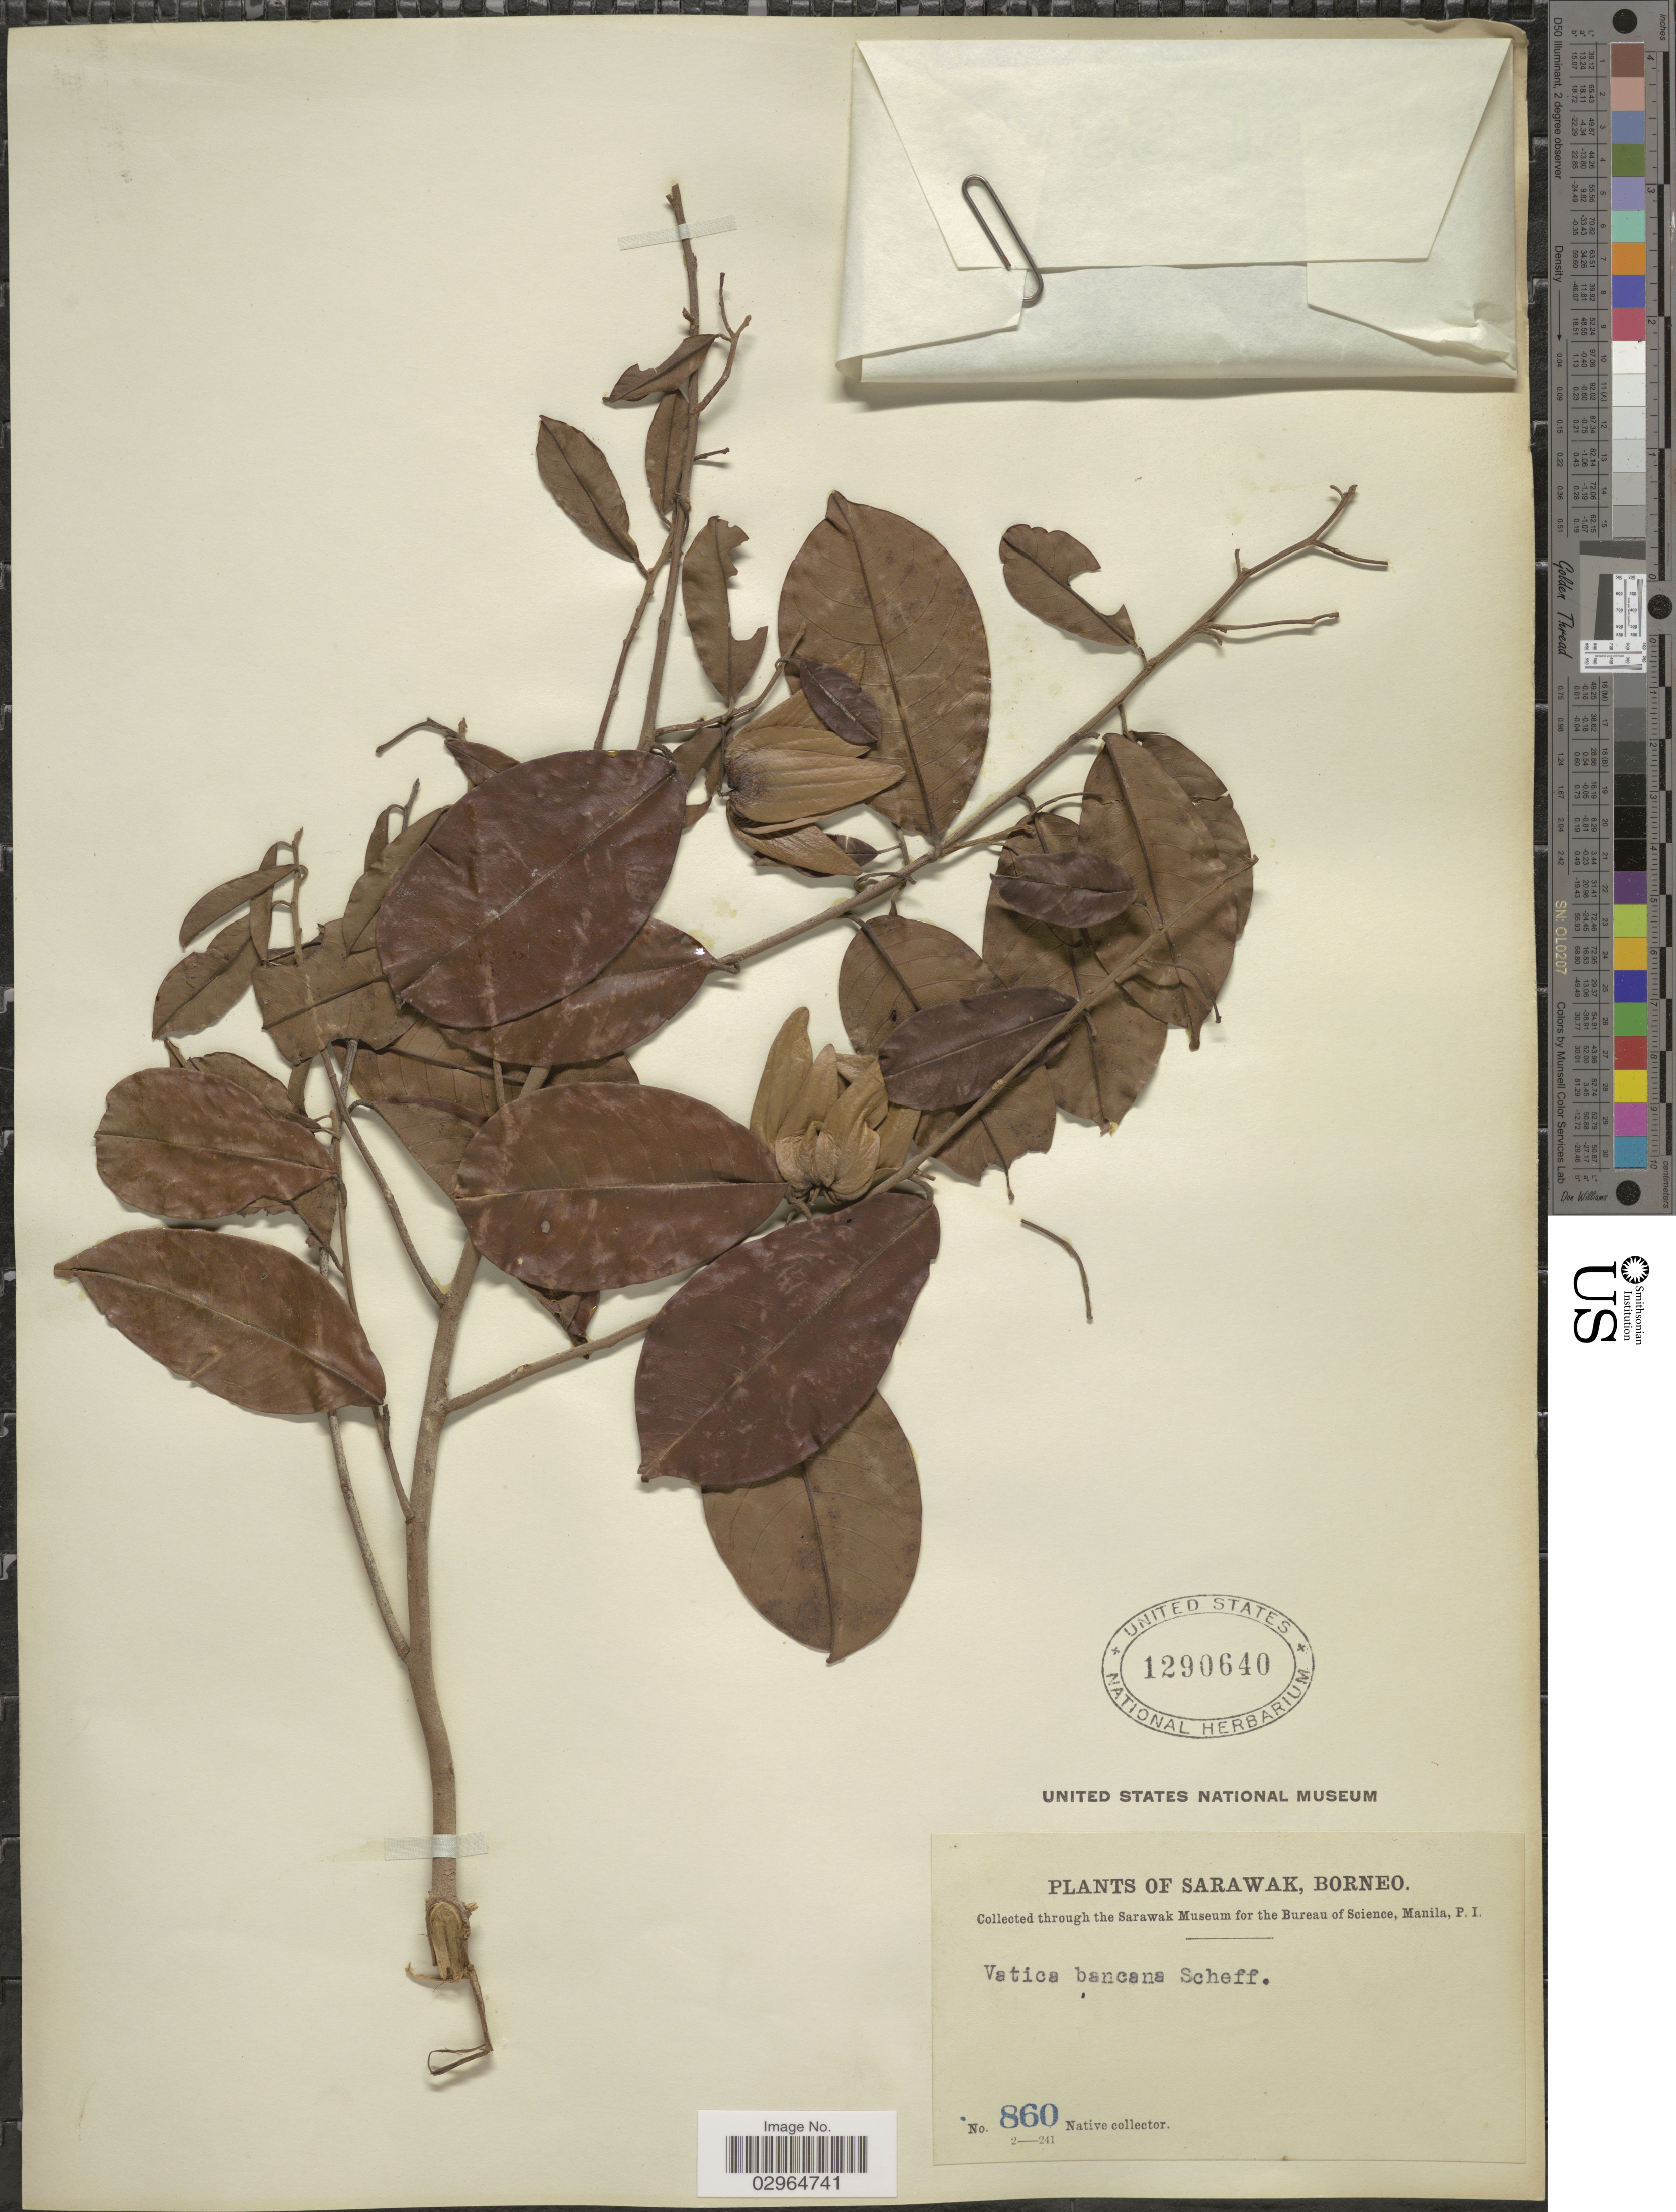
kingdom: Plantae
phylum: Tracheophyta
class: Magnoliopsida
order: Malvales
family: Dipterocarpaceae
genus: Vatica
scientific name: Vatica bancana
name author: Scheff.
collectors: Native collector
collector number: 860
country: Malaysia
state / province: Sarawak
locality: Borneo.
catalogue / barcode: US 1290640